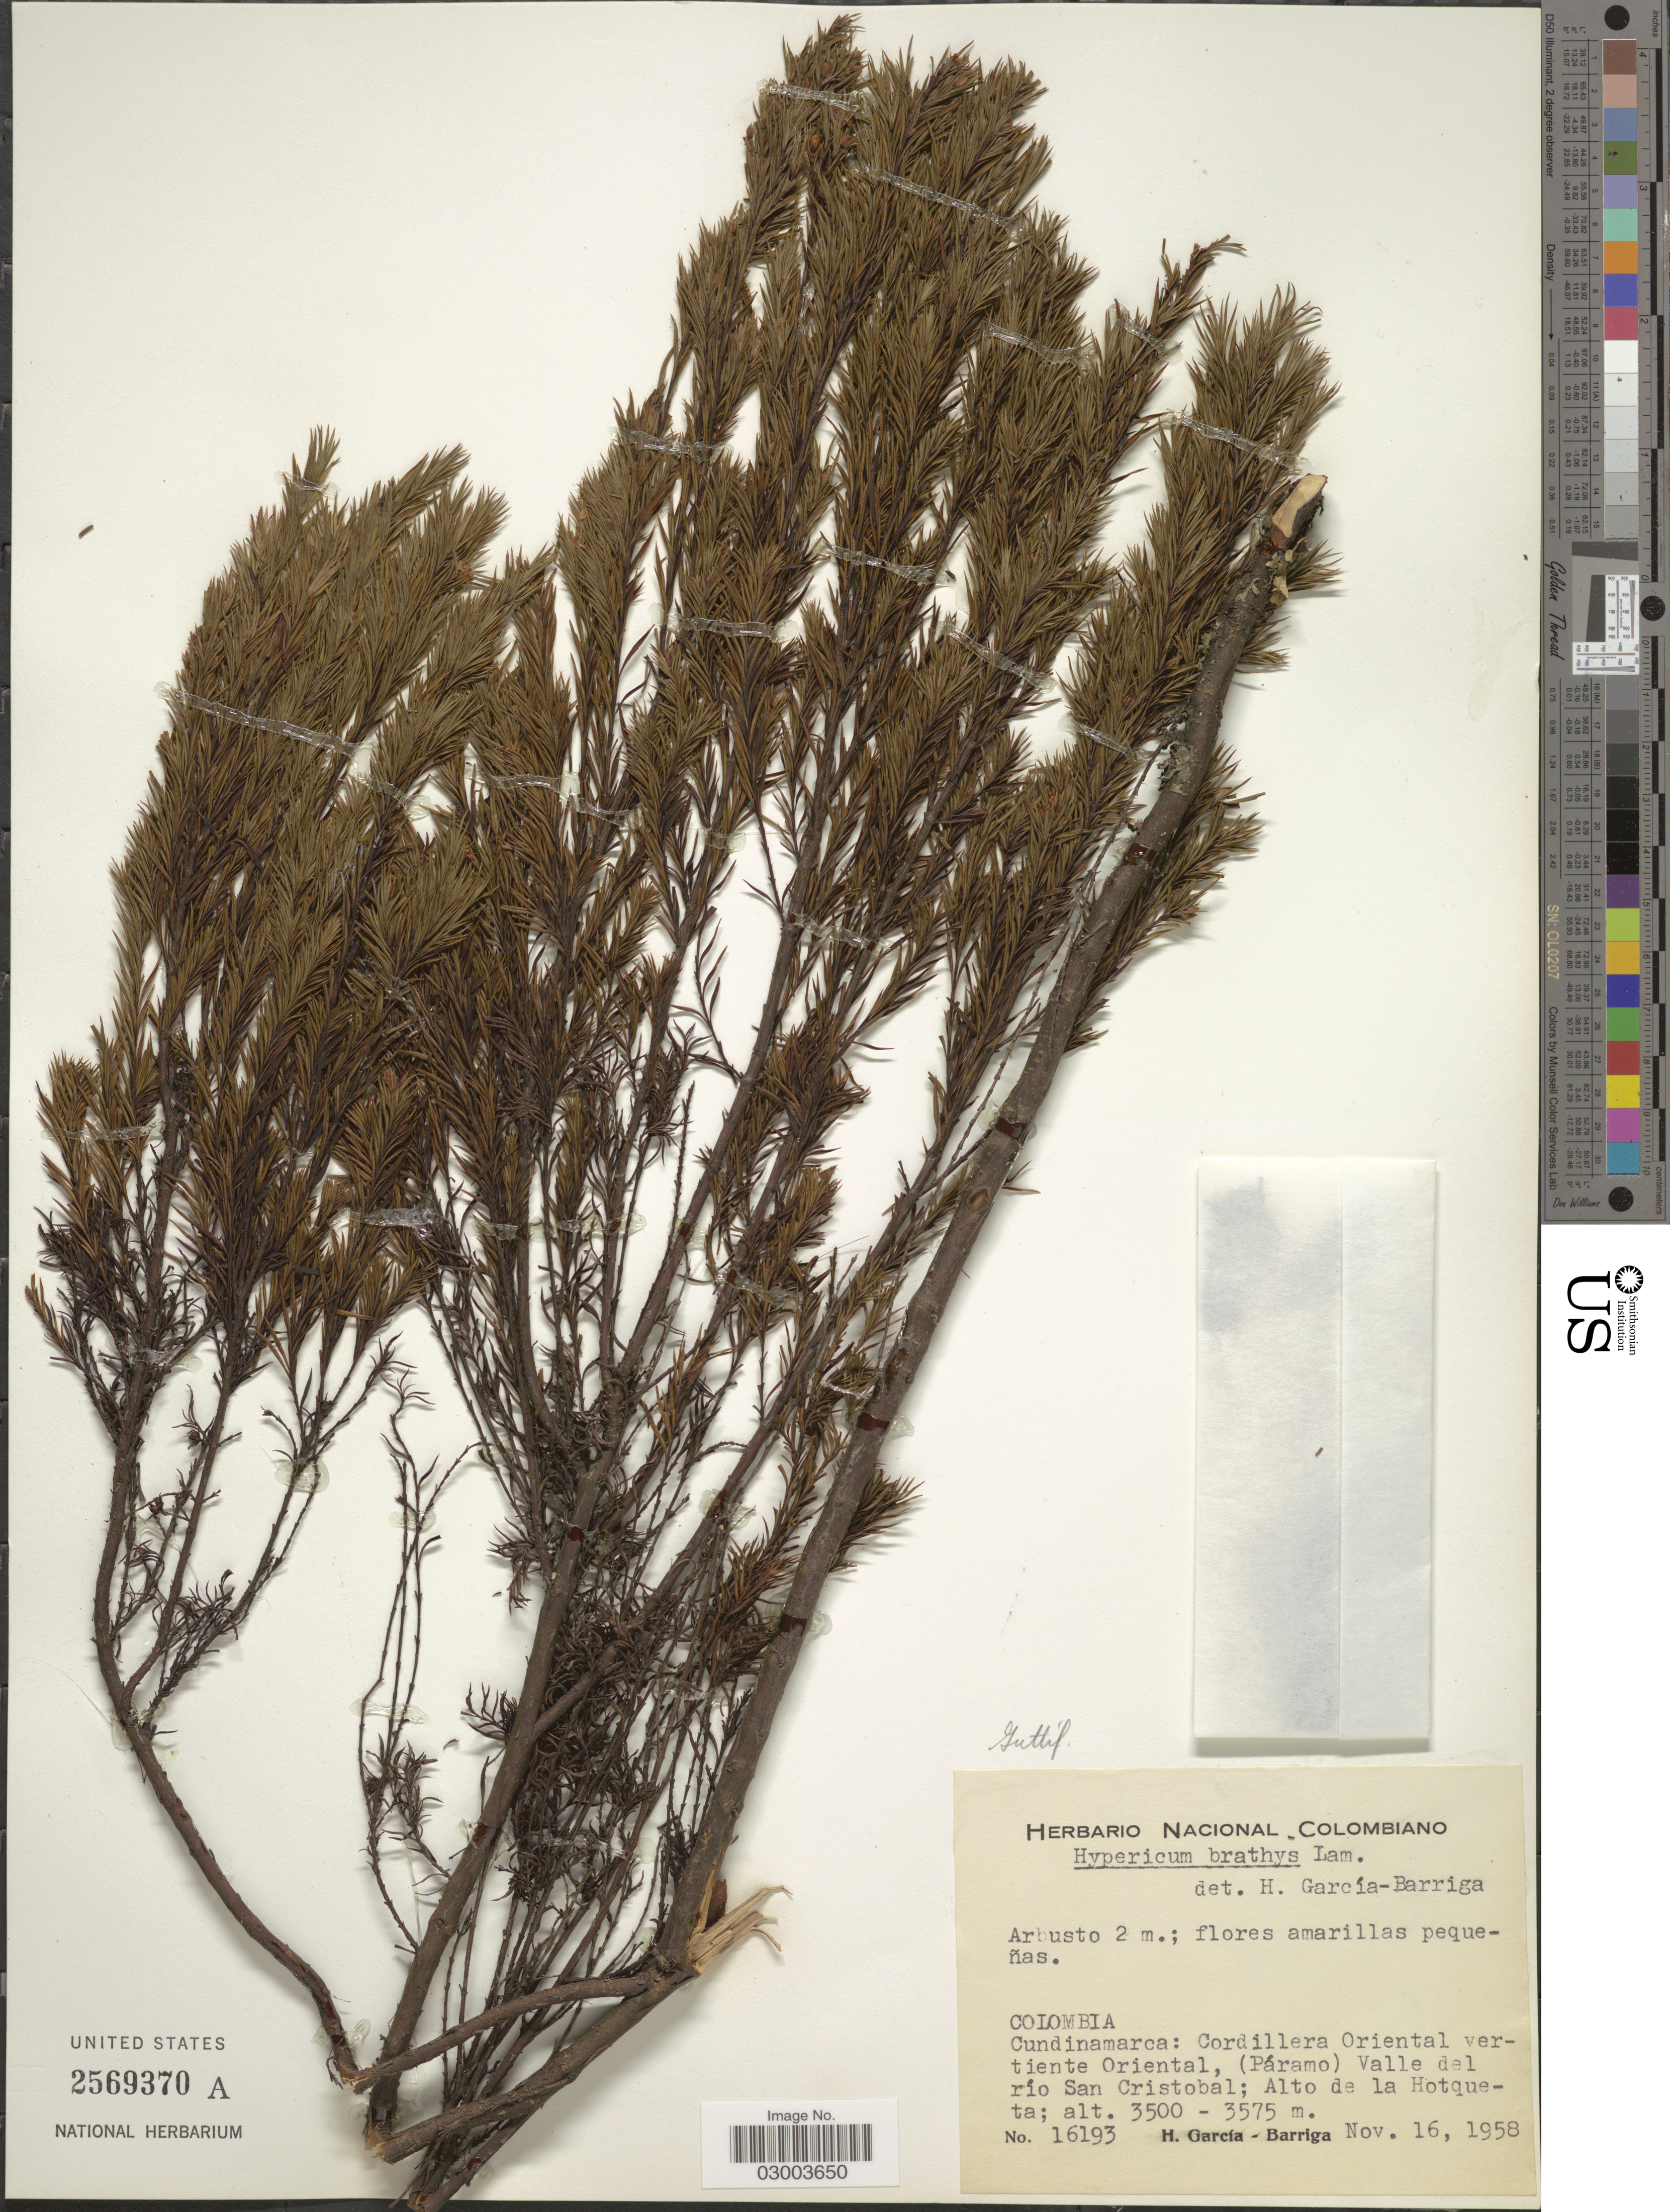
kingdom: Plantae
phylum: Tracheophyta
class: Magnoliopsida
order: Malpighiales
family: Hypericaceae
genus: Hypericum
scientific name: Hypericum juniperinum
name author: Kunth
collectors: H. García Barriga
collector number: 16193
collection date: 1958-11-16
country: Colombia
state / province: Cundinamarca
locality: Cordillera Oriental vertiente Oriental, (Páramo) Valle del río San Cristobal; Alto de la Hotqueta.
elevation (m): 3500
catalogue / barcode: US 2569370A